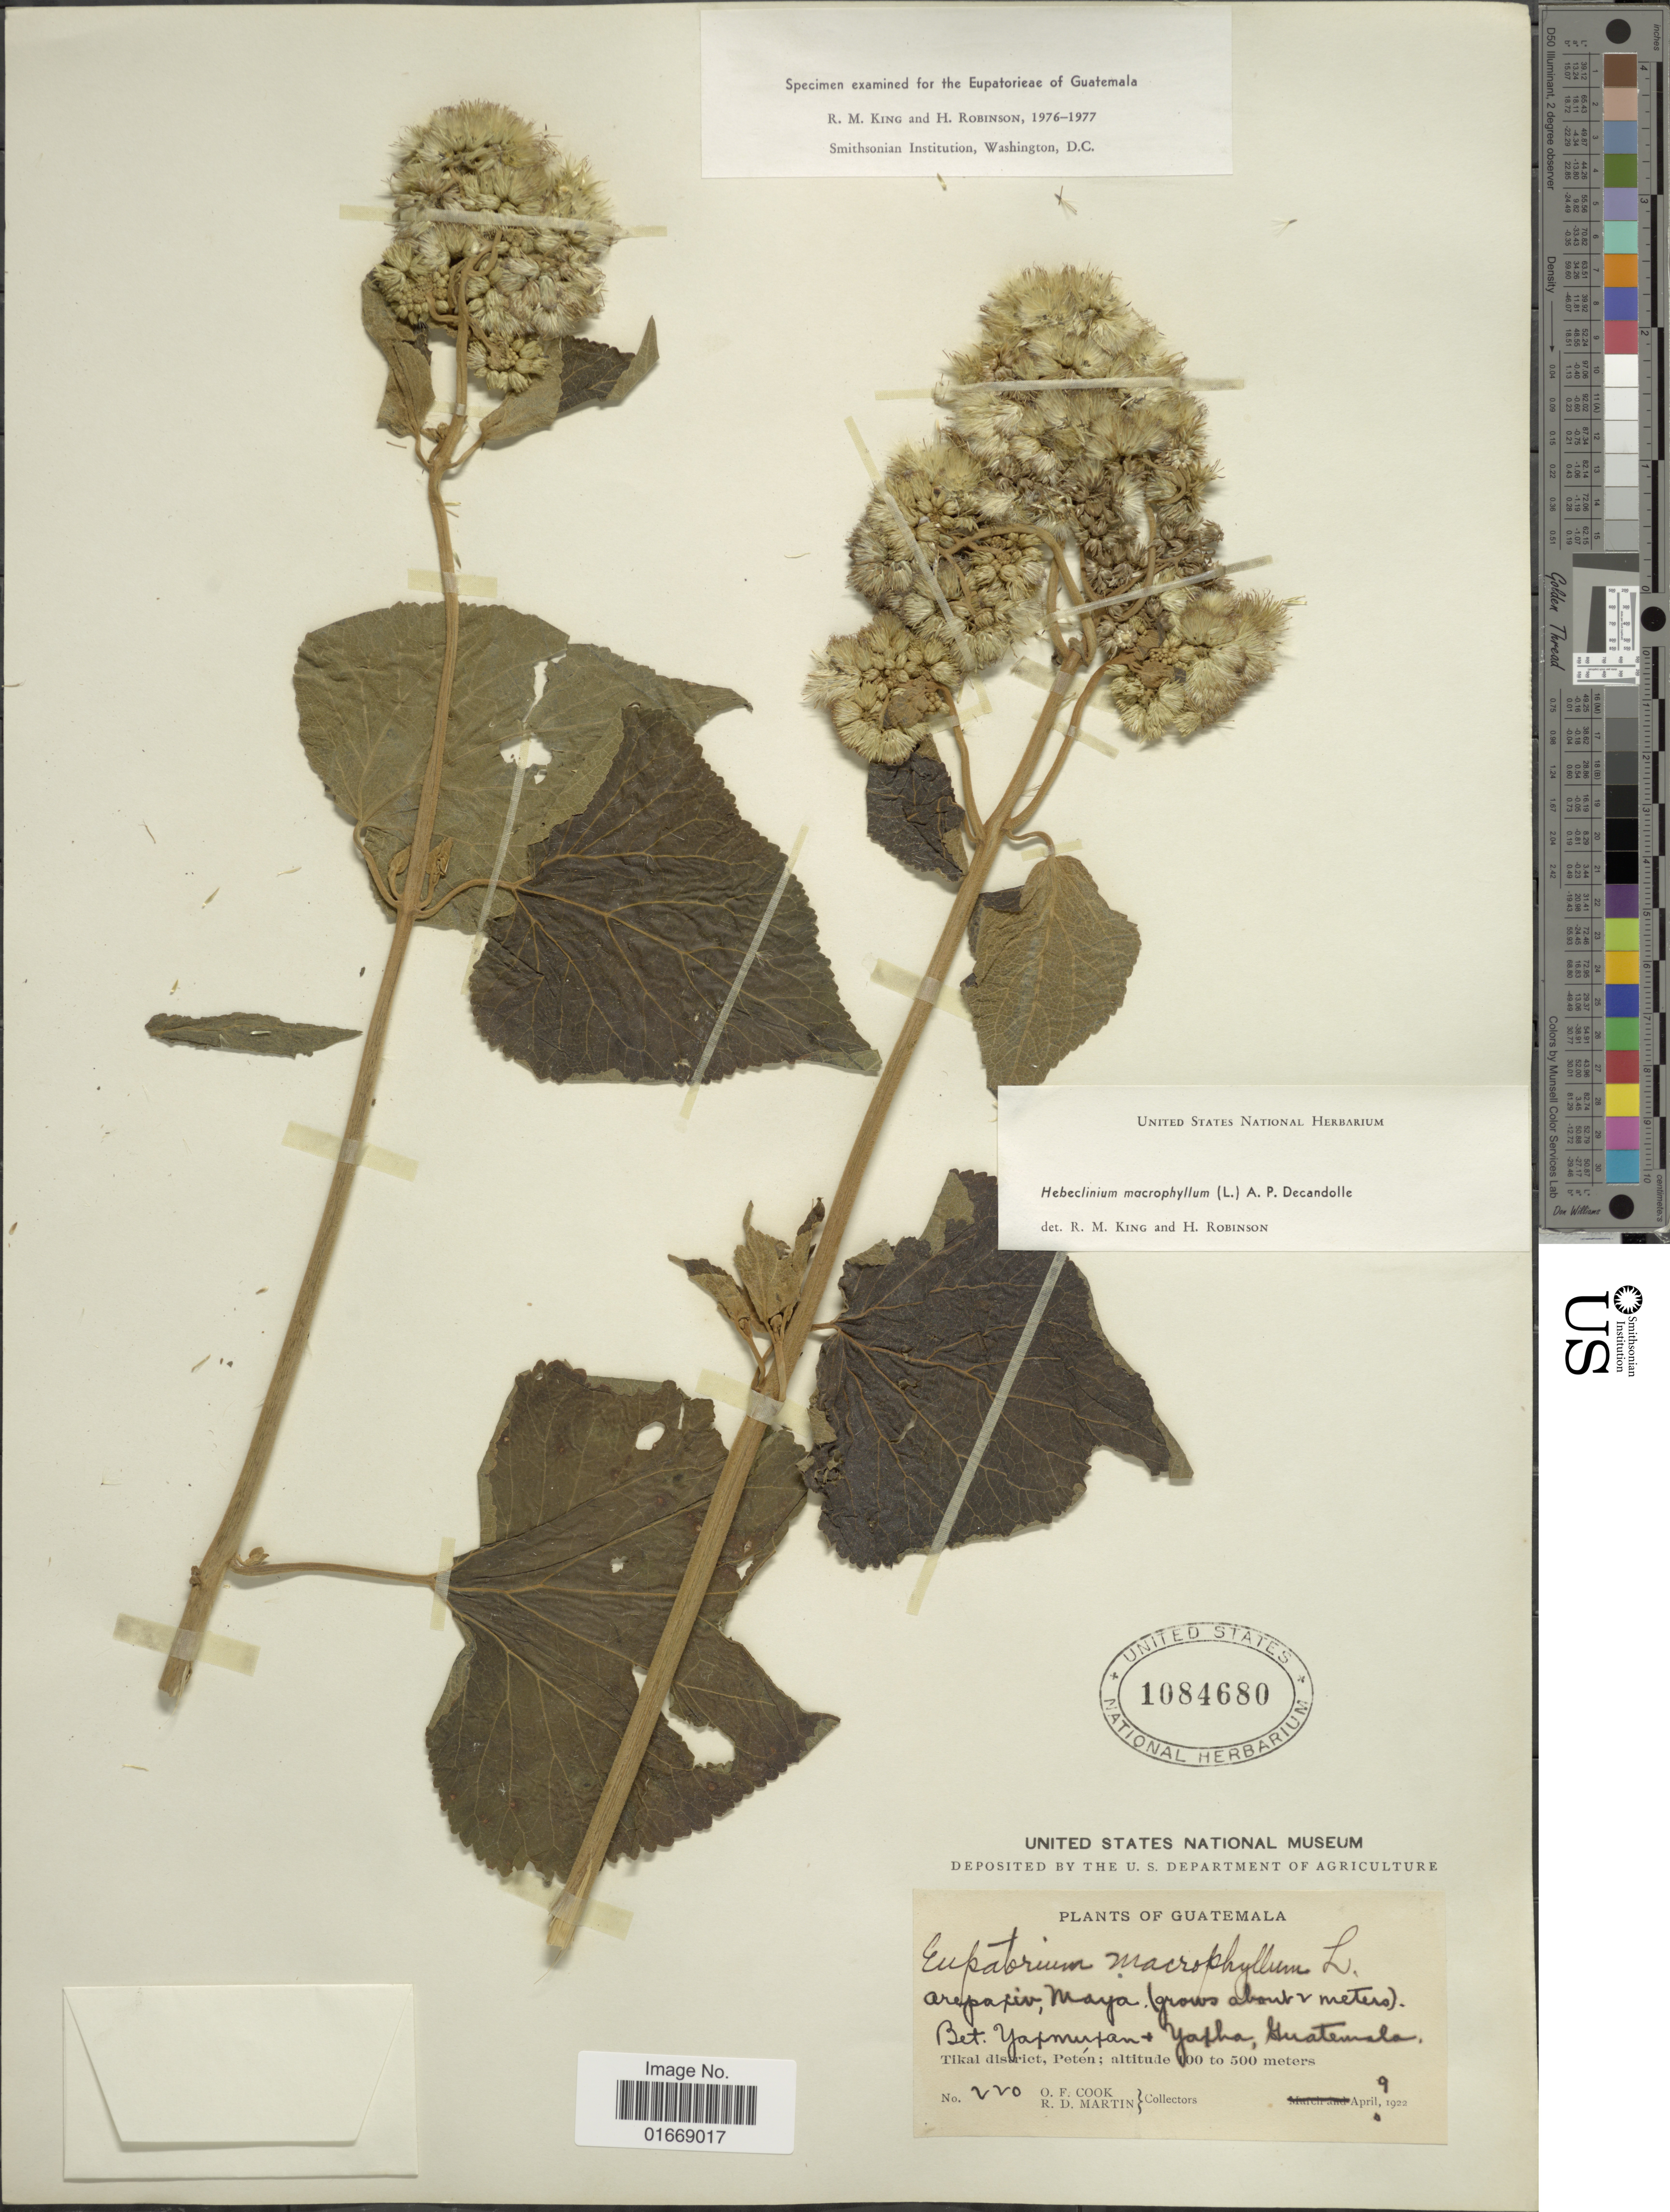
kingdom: Plantae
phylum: Tracheophyta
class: Magnoliopsida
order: Asterales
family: Asteraceae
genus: Hebeclinium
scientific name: Hebeclinium macrophyllum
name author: (L.) DC.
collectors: O. F. Cook & R. D. Martin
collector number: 220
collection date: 1922-04-09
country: Guatemala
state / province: El Petén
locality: Bet. Yaxmuxan + Yaxha, Tikal district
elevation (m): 100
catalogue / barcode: US 1084680